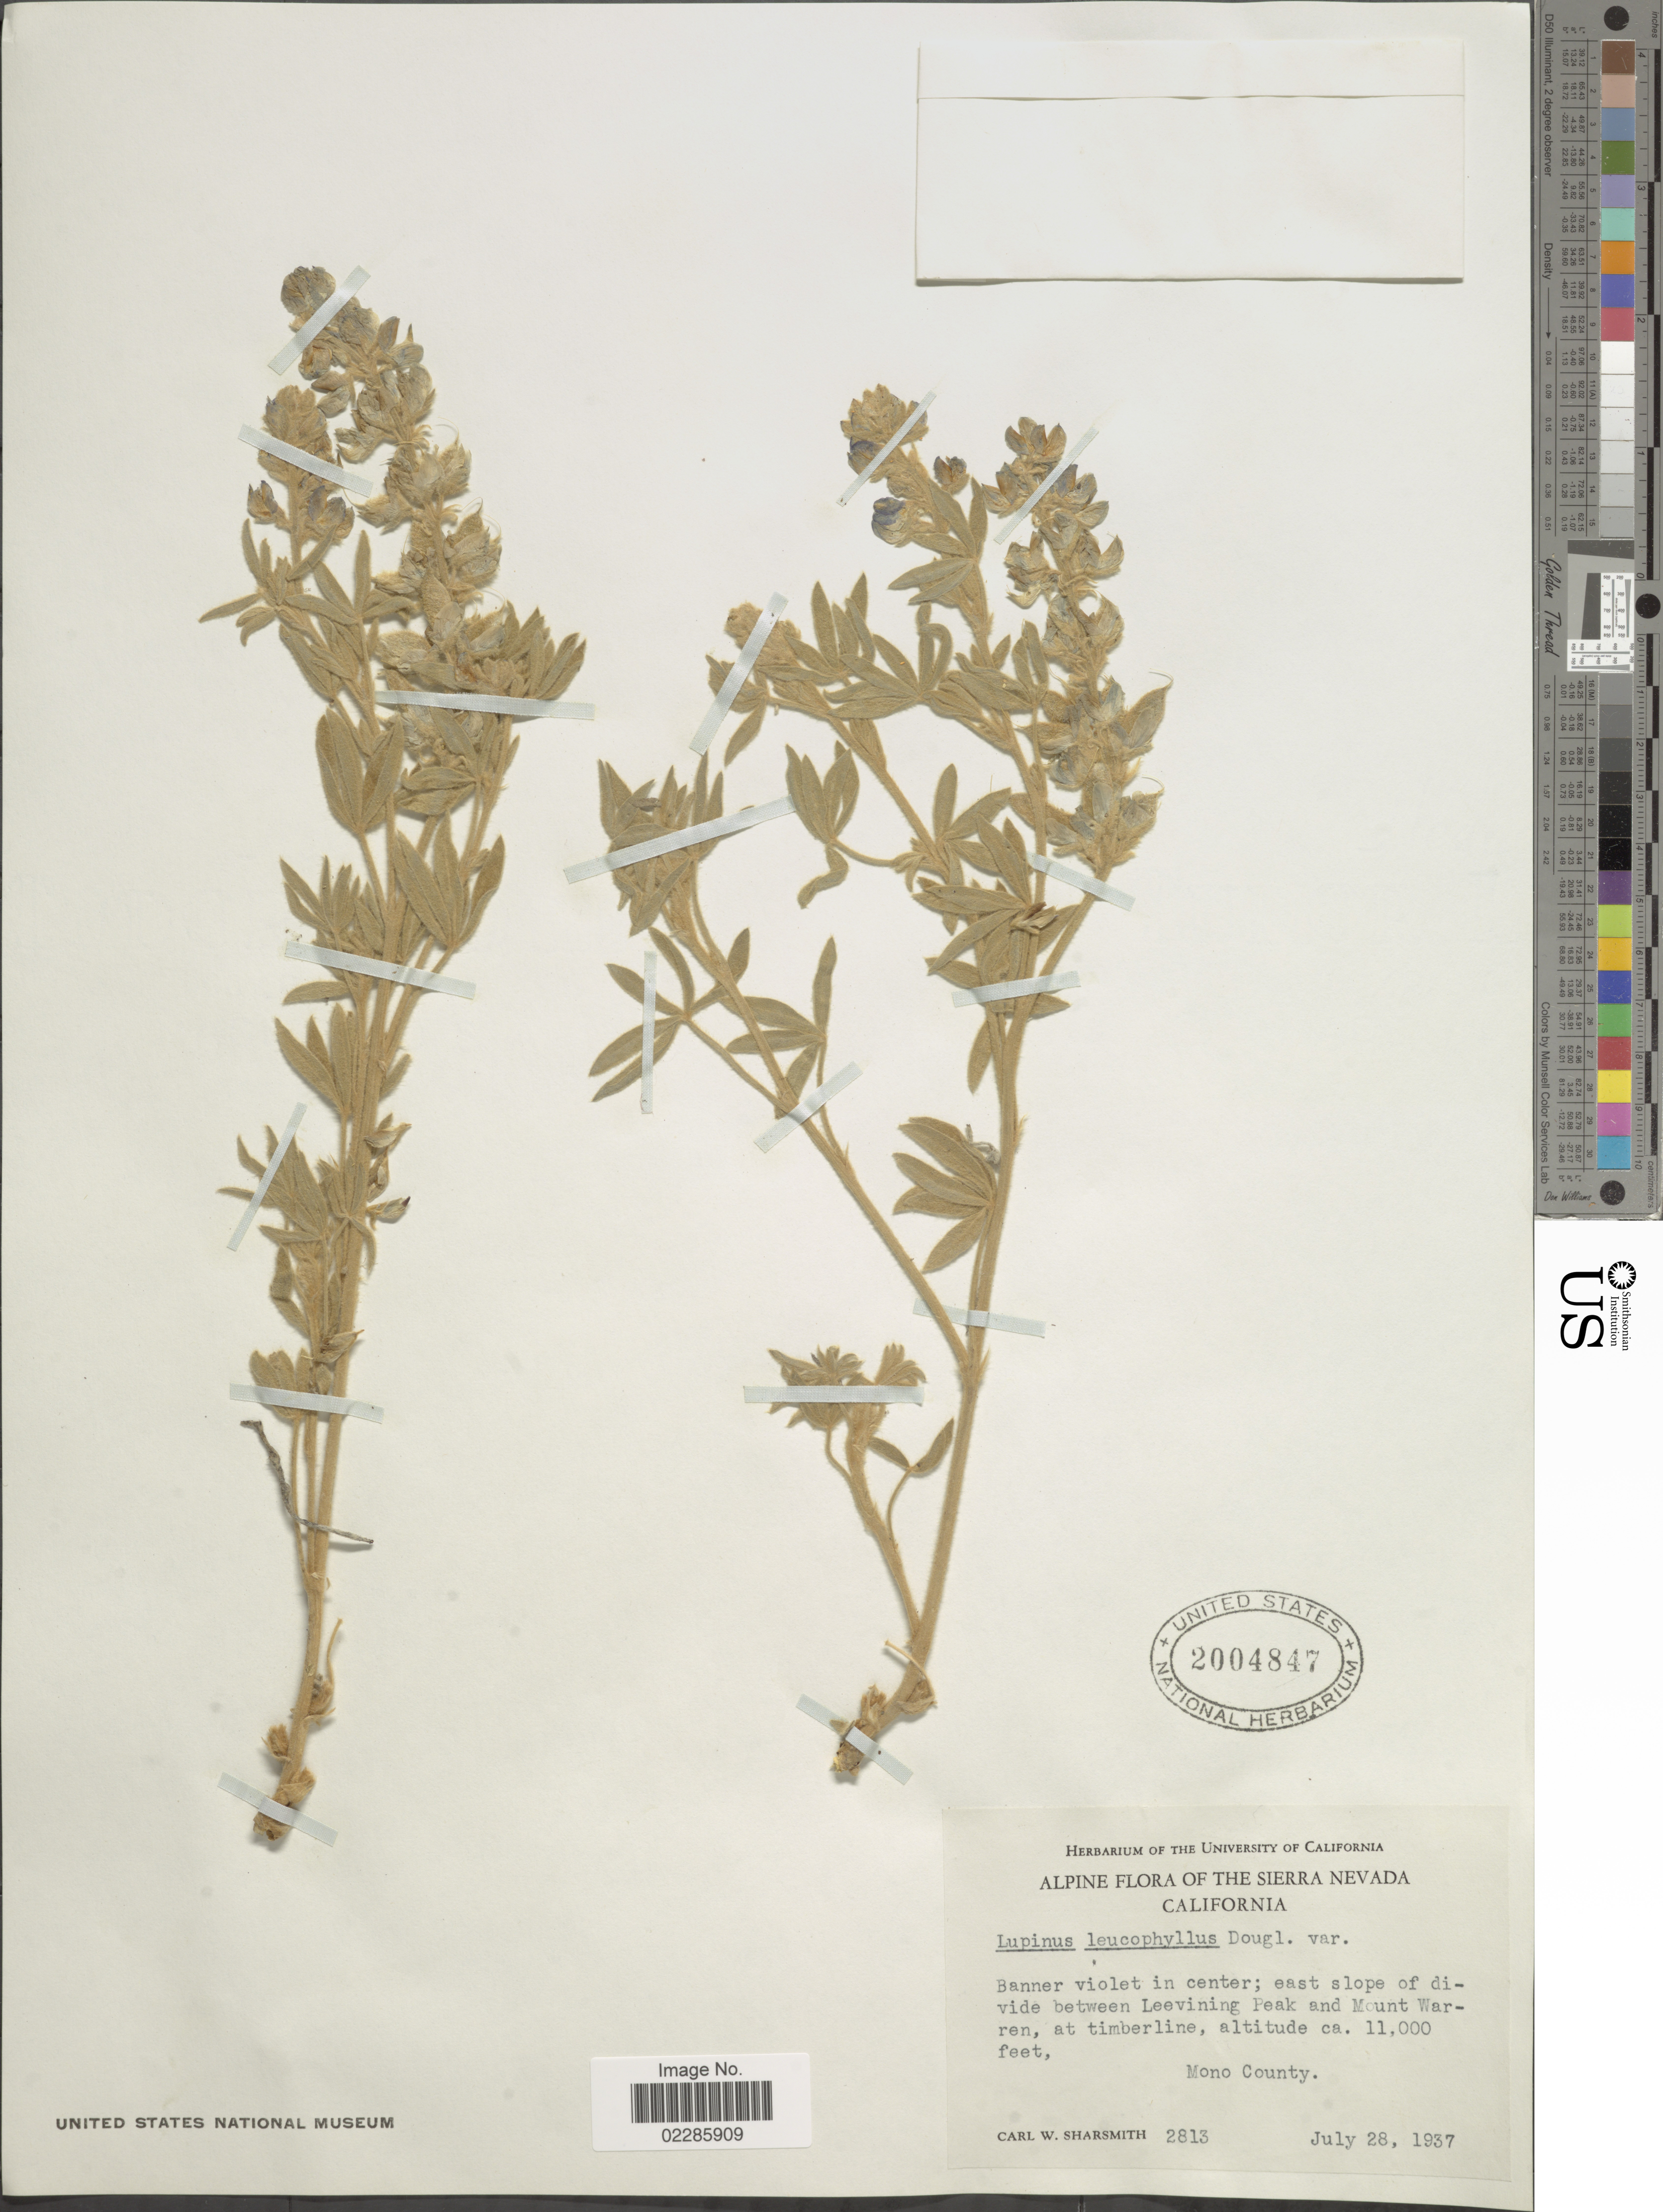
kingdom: Plantae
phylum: Tracheophyta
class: Magnoliopsida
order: Fabales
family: Fabaceae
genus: Lupinus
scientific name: Lupinus leucophyllus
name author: Douglas ex Lindl.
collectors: C. Sharsmith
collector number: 2813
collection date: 1937-07-28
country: United States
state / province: California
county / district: Mono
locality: The Sierra Nevada, Banner violet in center; east slope of divide between Leevining Peak and Mount Warren, at timberline, Mono County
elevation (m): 3353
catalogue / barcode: US 2004847